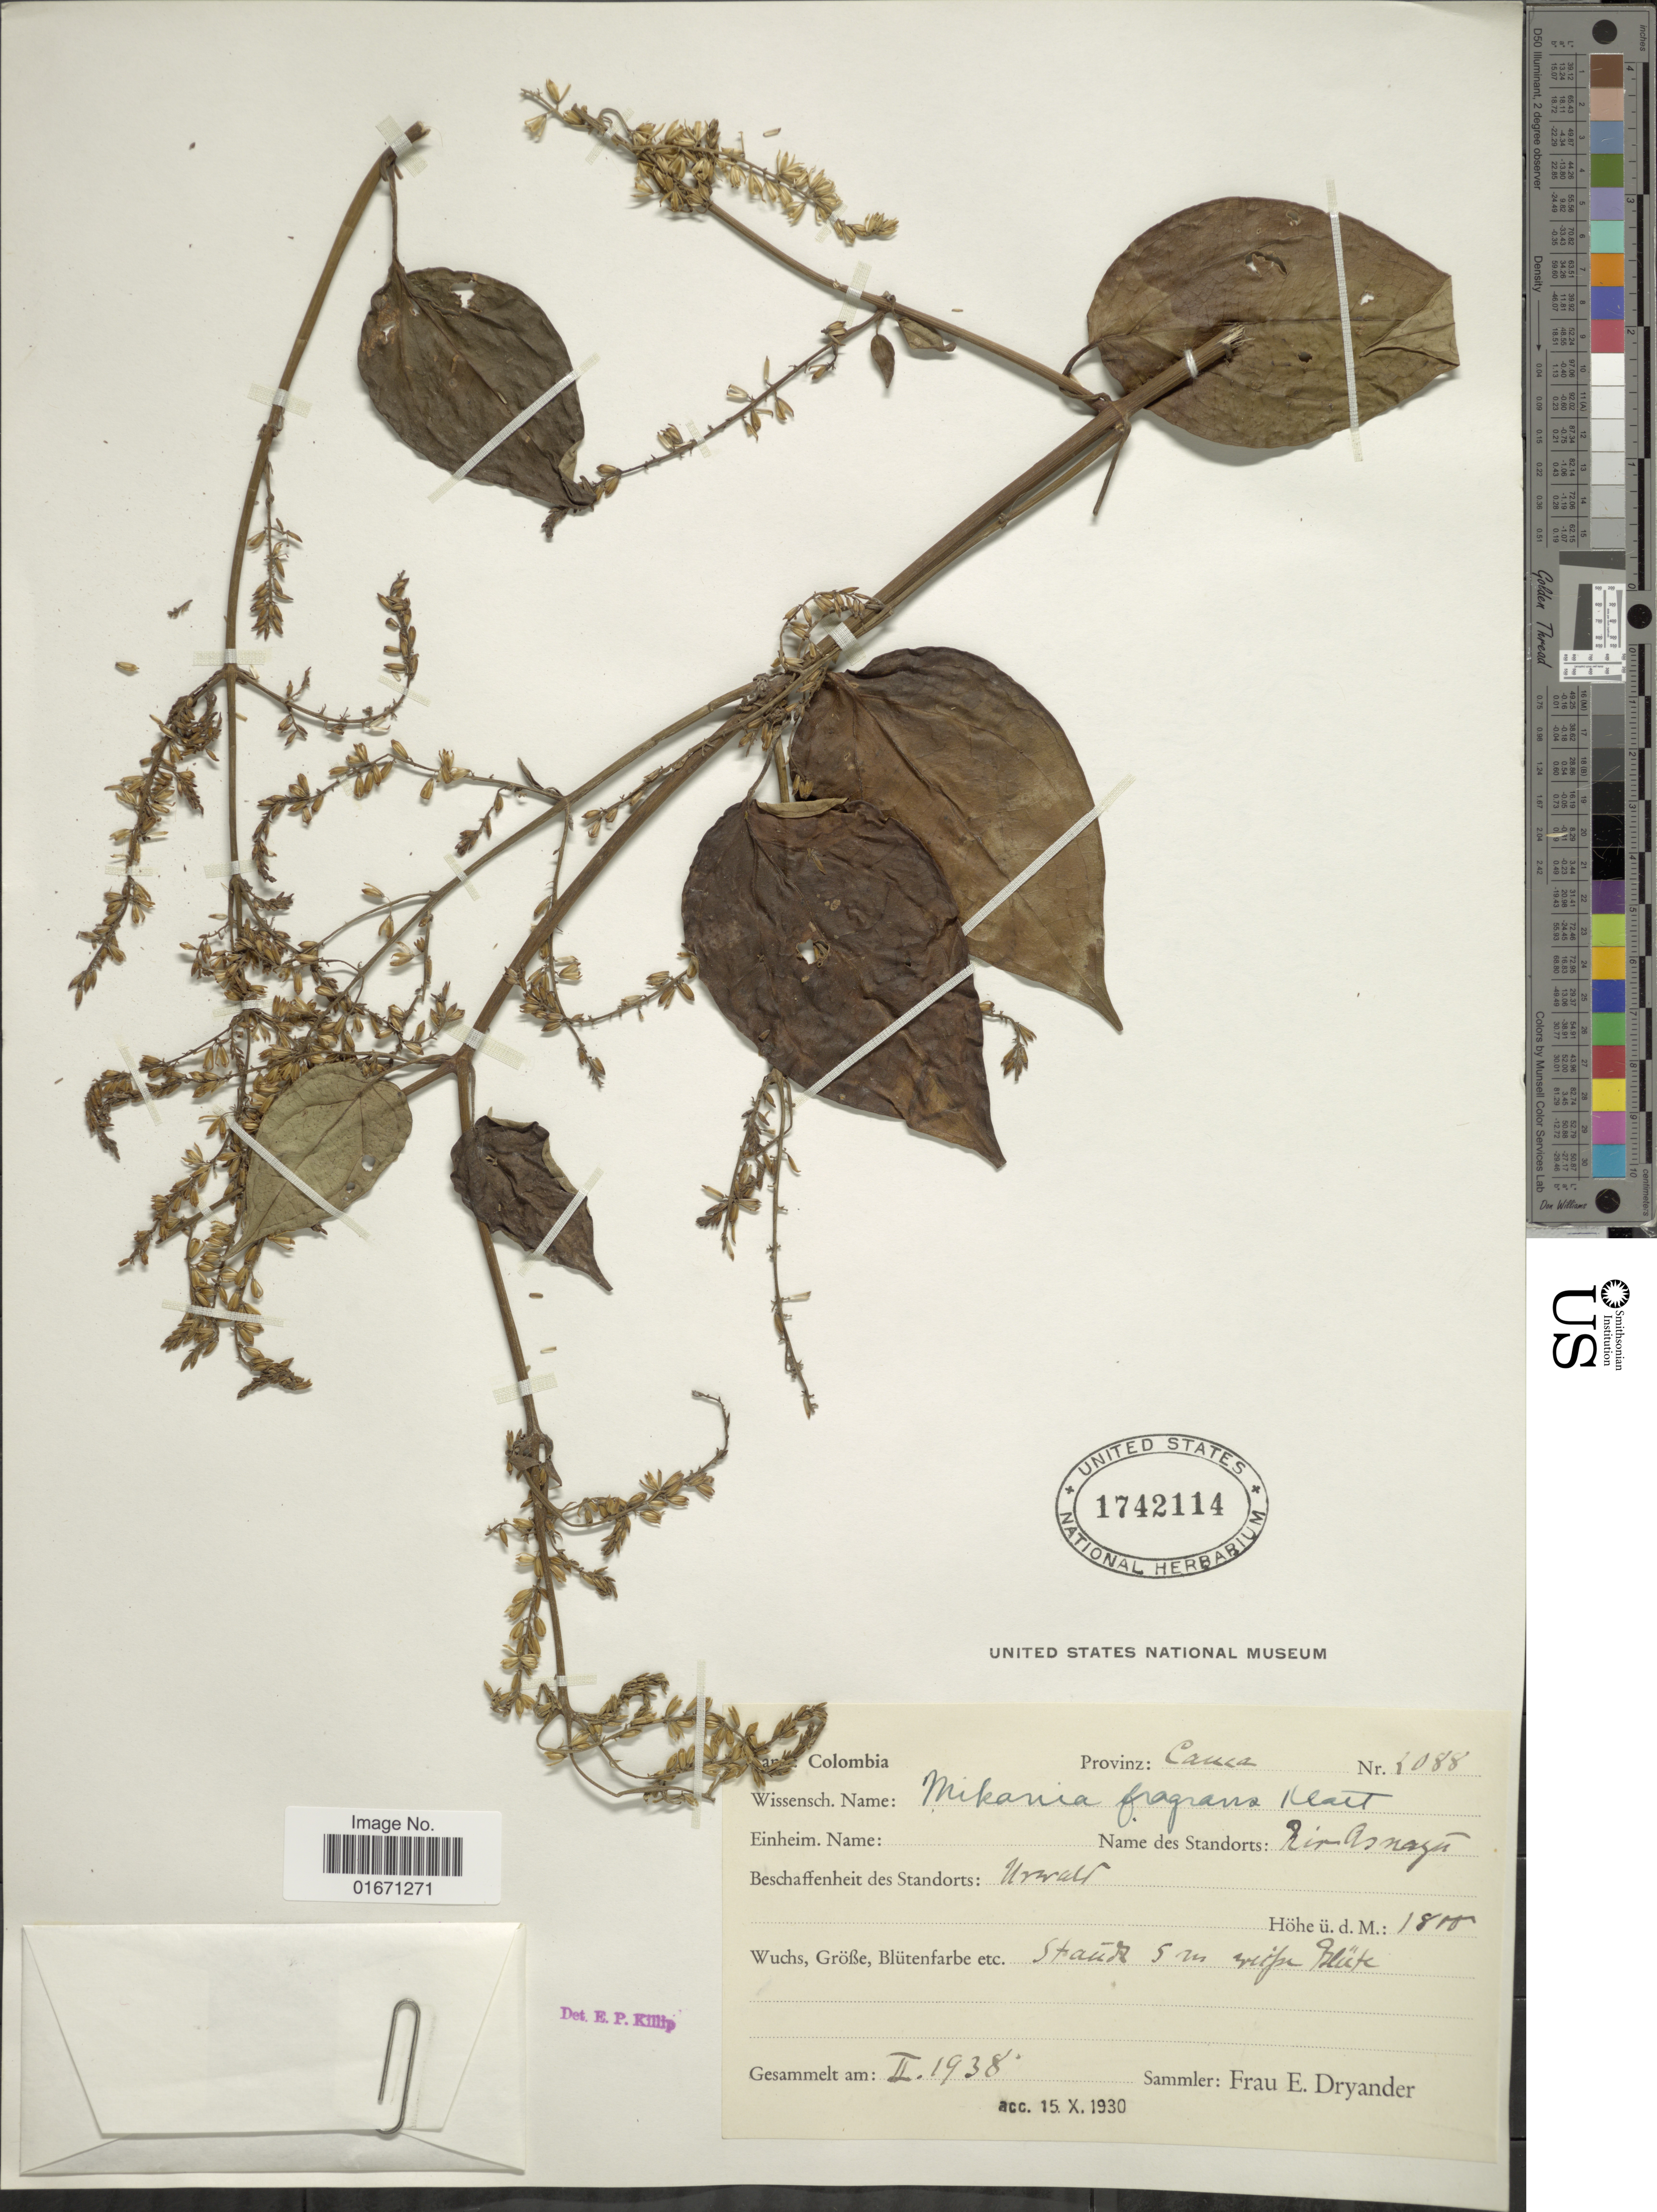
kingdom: Plantae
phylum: Tracheophyta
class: Magnoliopsida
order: Asterales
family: Asteraceae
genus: Mikania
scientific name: Mikania fragrans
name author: Klatt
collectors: F. Dryander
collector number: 2088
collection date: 1938-02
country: Colombia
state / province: Cauca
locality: Rio Asnazu, Urwald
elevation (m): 1800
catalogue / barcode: US 1742114